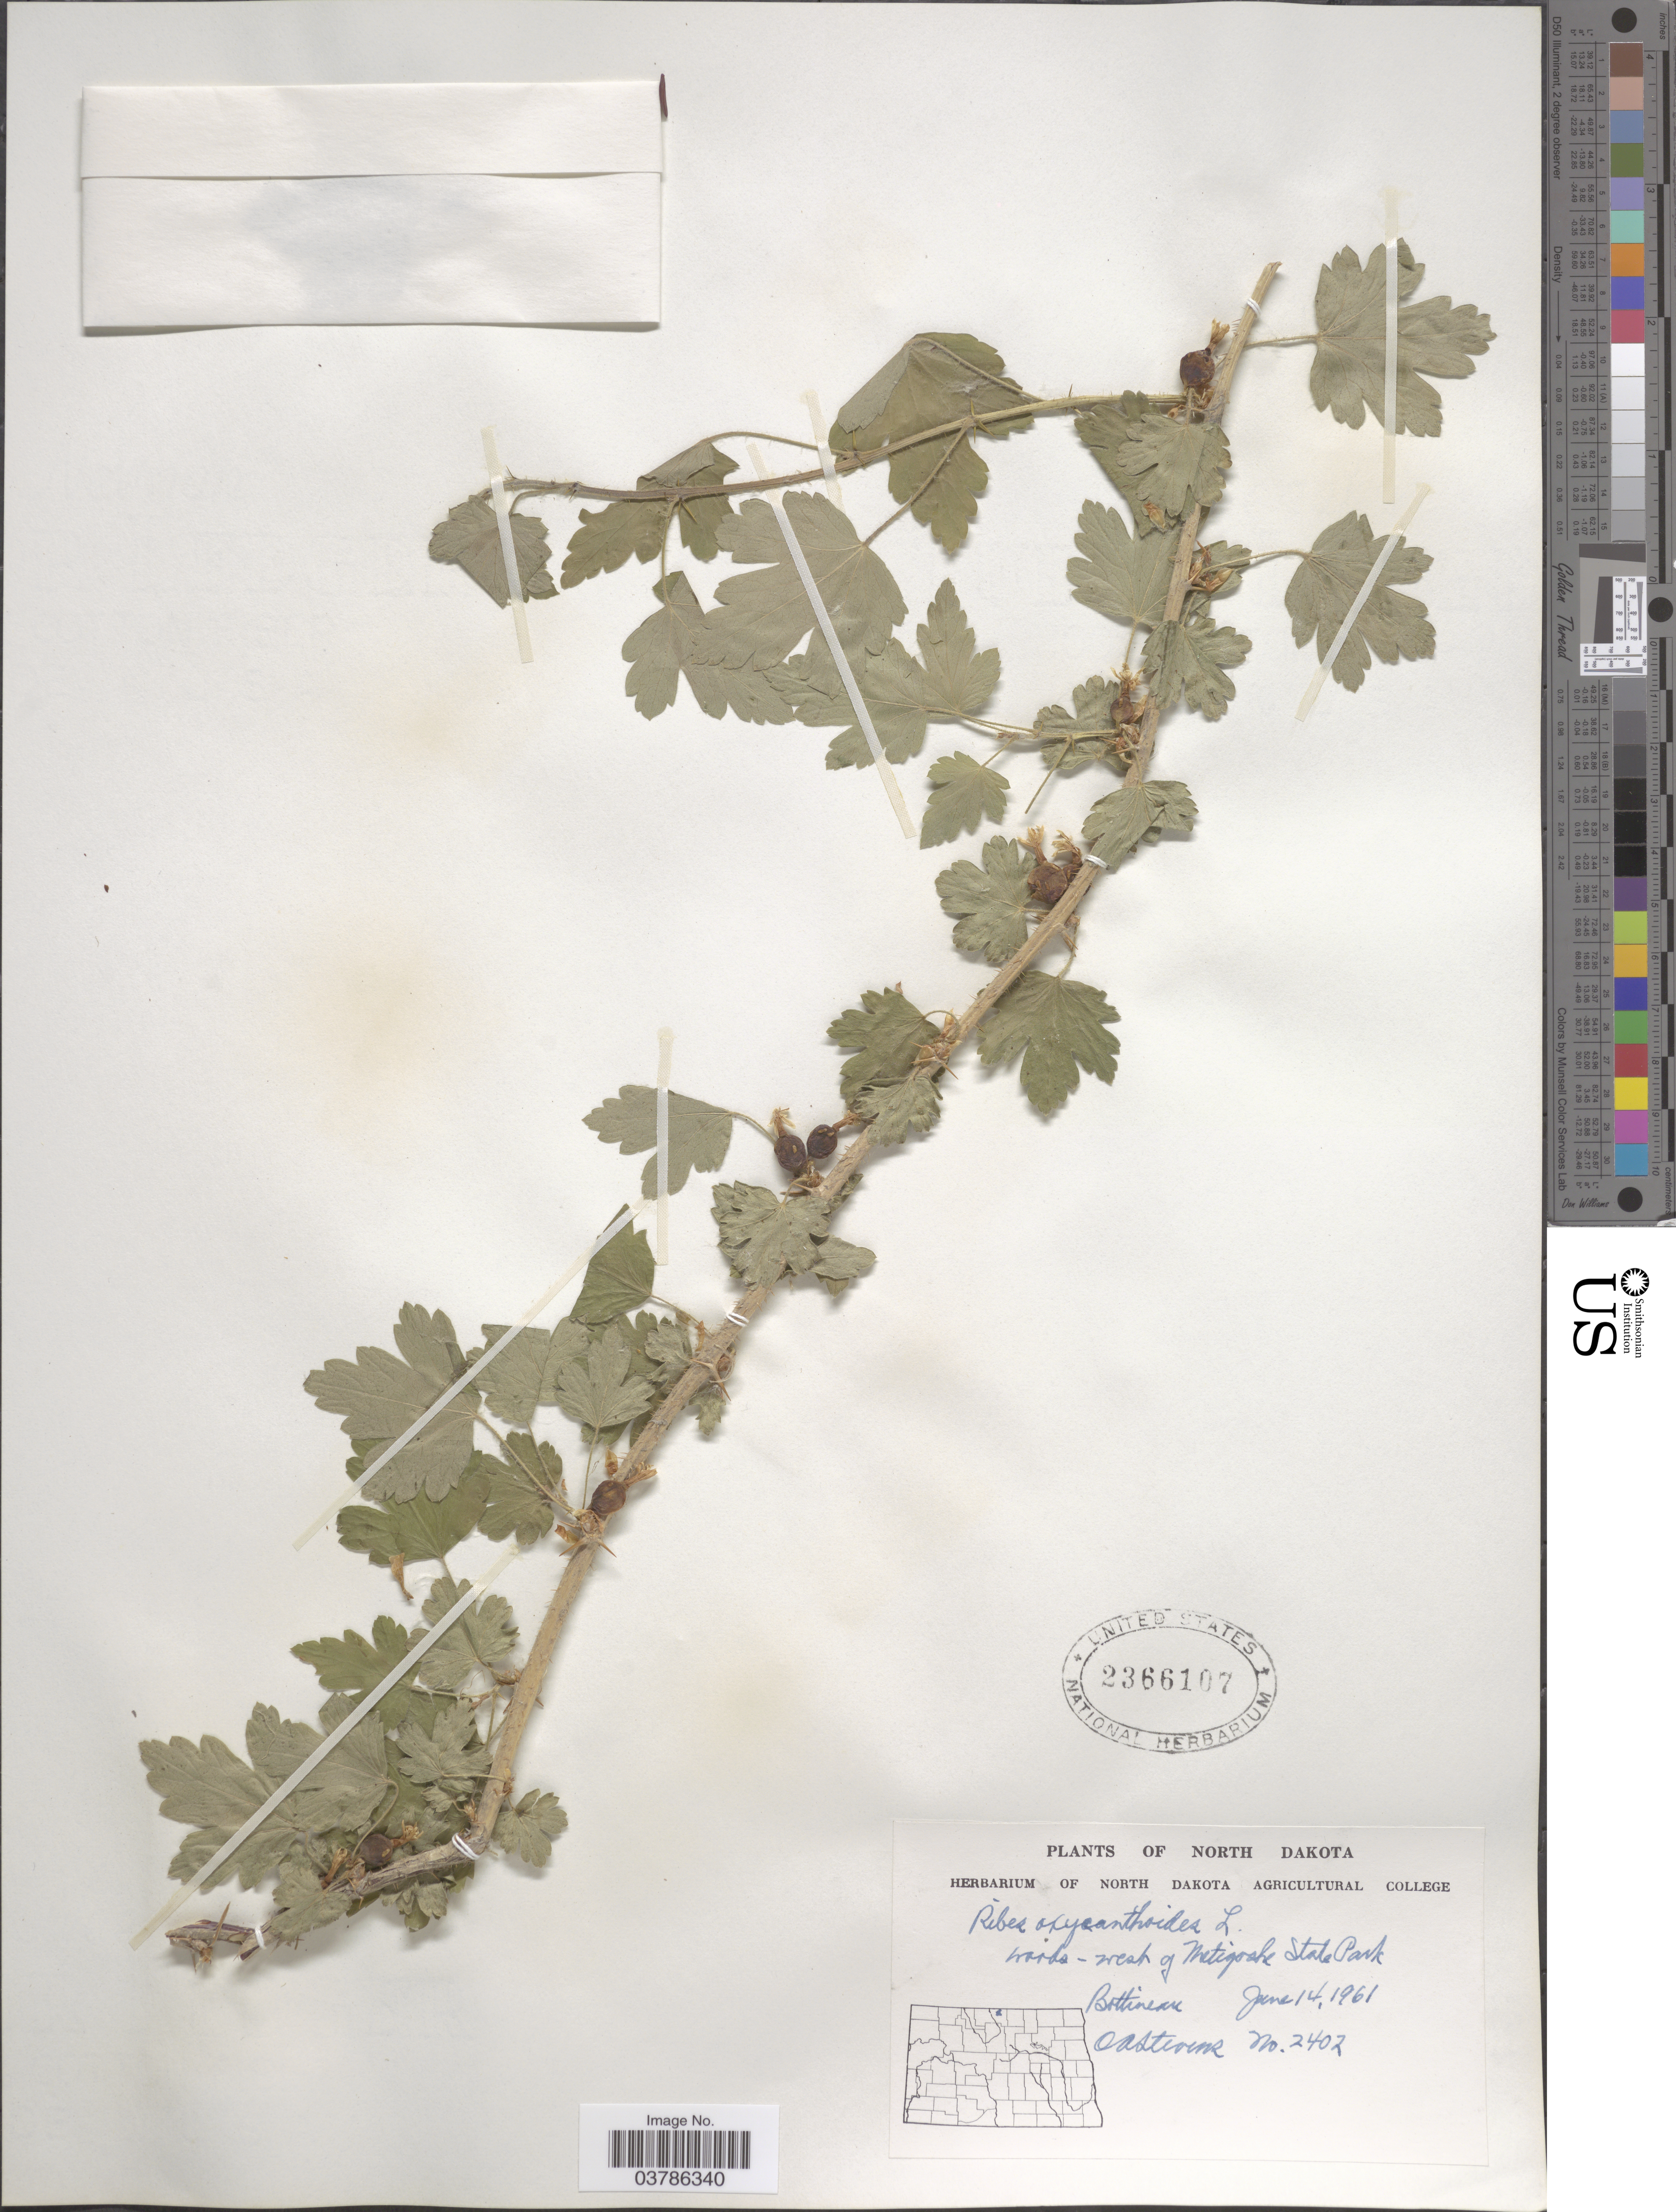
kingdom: Plantae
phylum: Tracheophyta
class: Magnoliopsida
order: Saxifragales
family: Grossulariaceae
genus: Ribes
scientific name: Ribes oxyacanthoides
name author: L.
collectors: O. A. Stevens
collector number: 2402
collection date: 1961-06-14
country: United States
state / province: North Dakota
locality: West of Metigoshe State Park. Bottineau.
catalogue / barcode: US 2366107